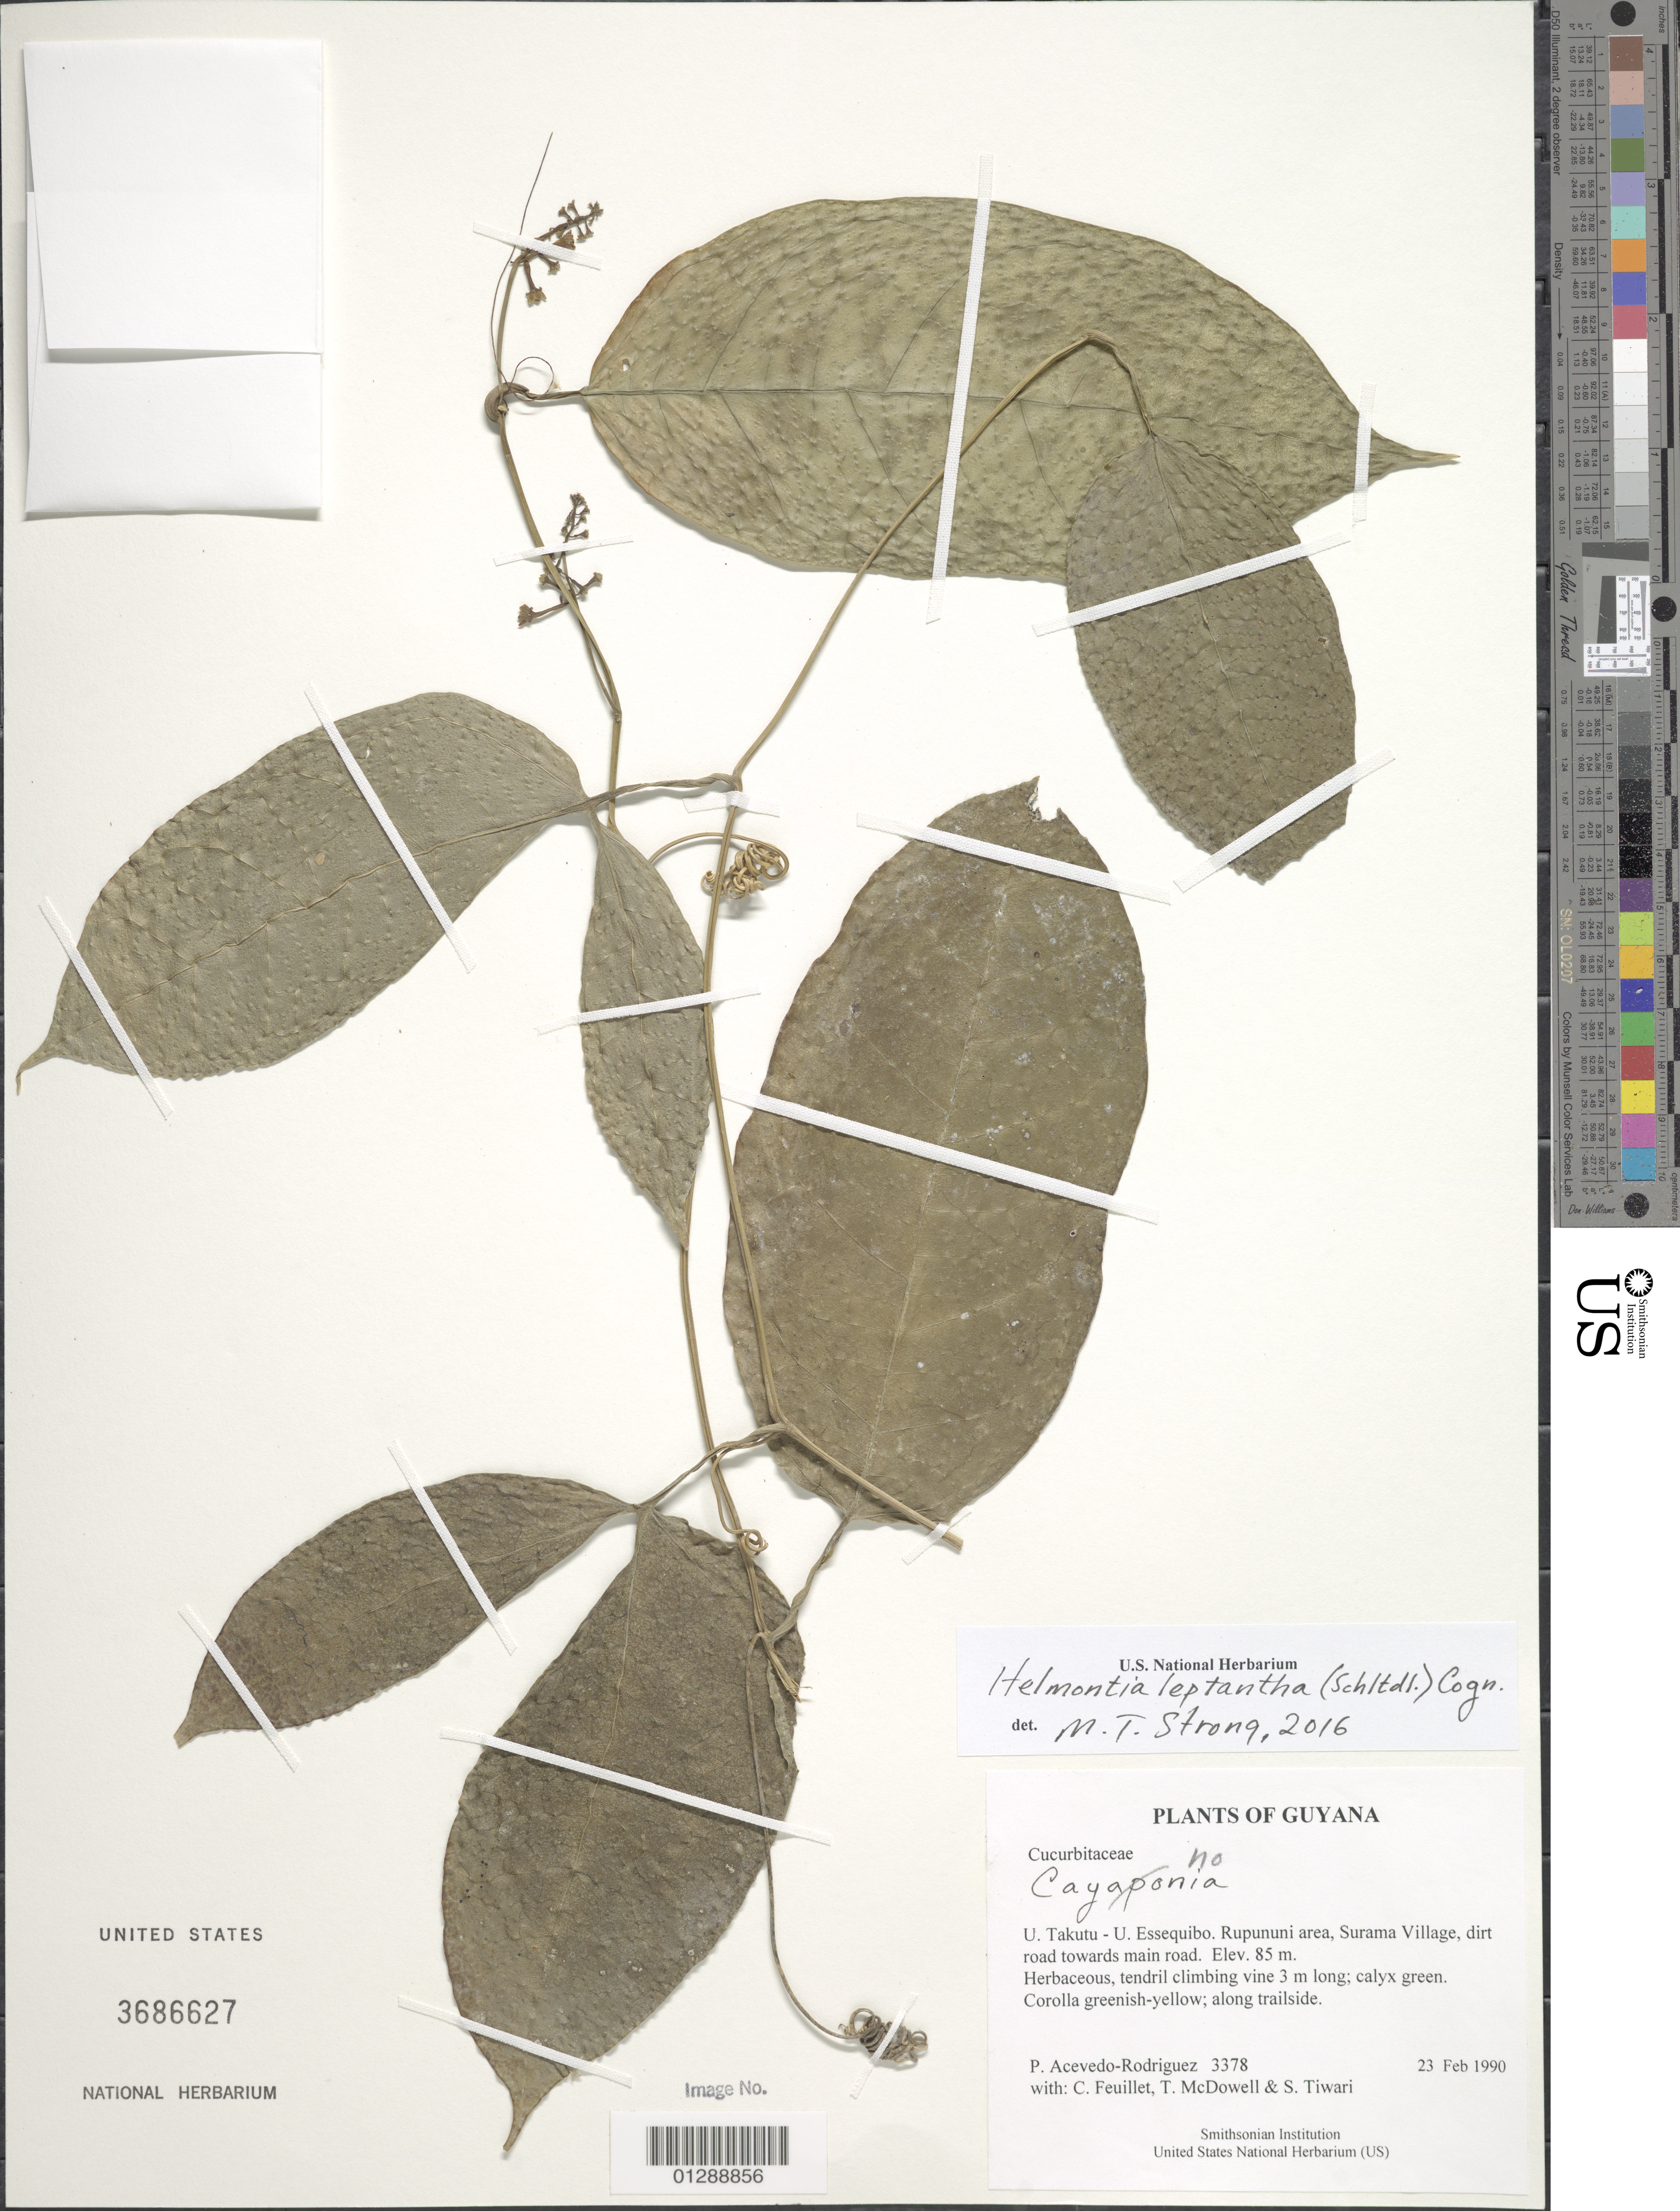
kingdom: Plantae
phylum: Tracheophyta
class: Magnoliopsida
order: Cucurbitales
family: Cucurbitaceae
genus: Helmontia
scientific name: Helmontia leptantha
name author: (Schltdl.) Cogn.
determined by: Strong, M. T., (US), Smithsonian Institution - National Museum of Natural History (UNITED STATES)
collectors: P. Acevedo-Rodr., C. Feuillet, T. McDowell & S. Tiwari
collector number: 3378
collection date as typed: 23 February 1990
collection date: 1990-02-23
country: Guyana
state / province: U. Takutu-U. Essequibo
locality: Rupununi area, Surama Village, dirt road towards main road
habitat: Along trailside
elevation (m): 85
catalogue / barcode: US 3686627